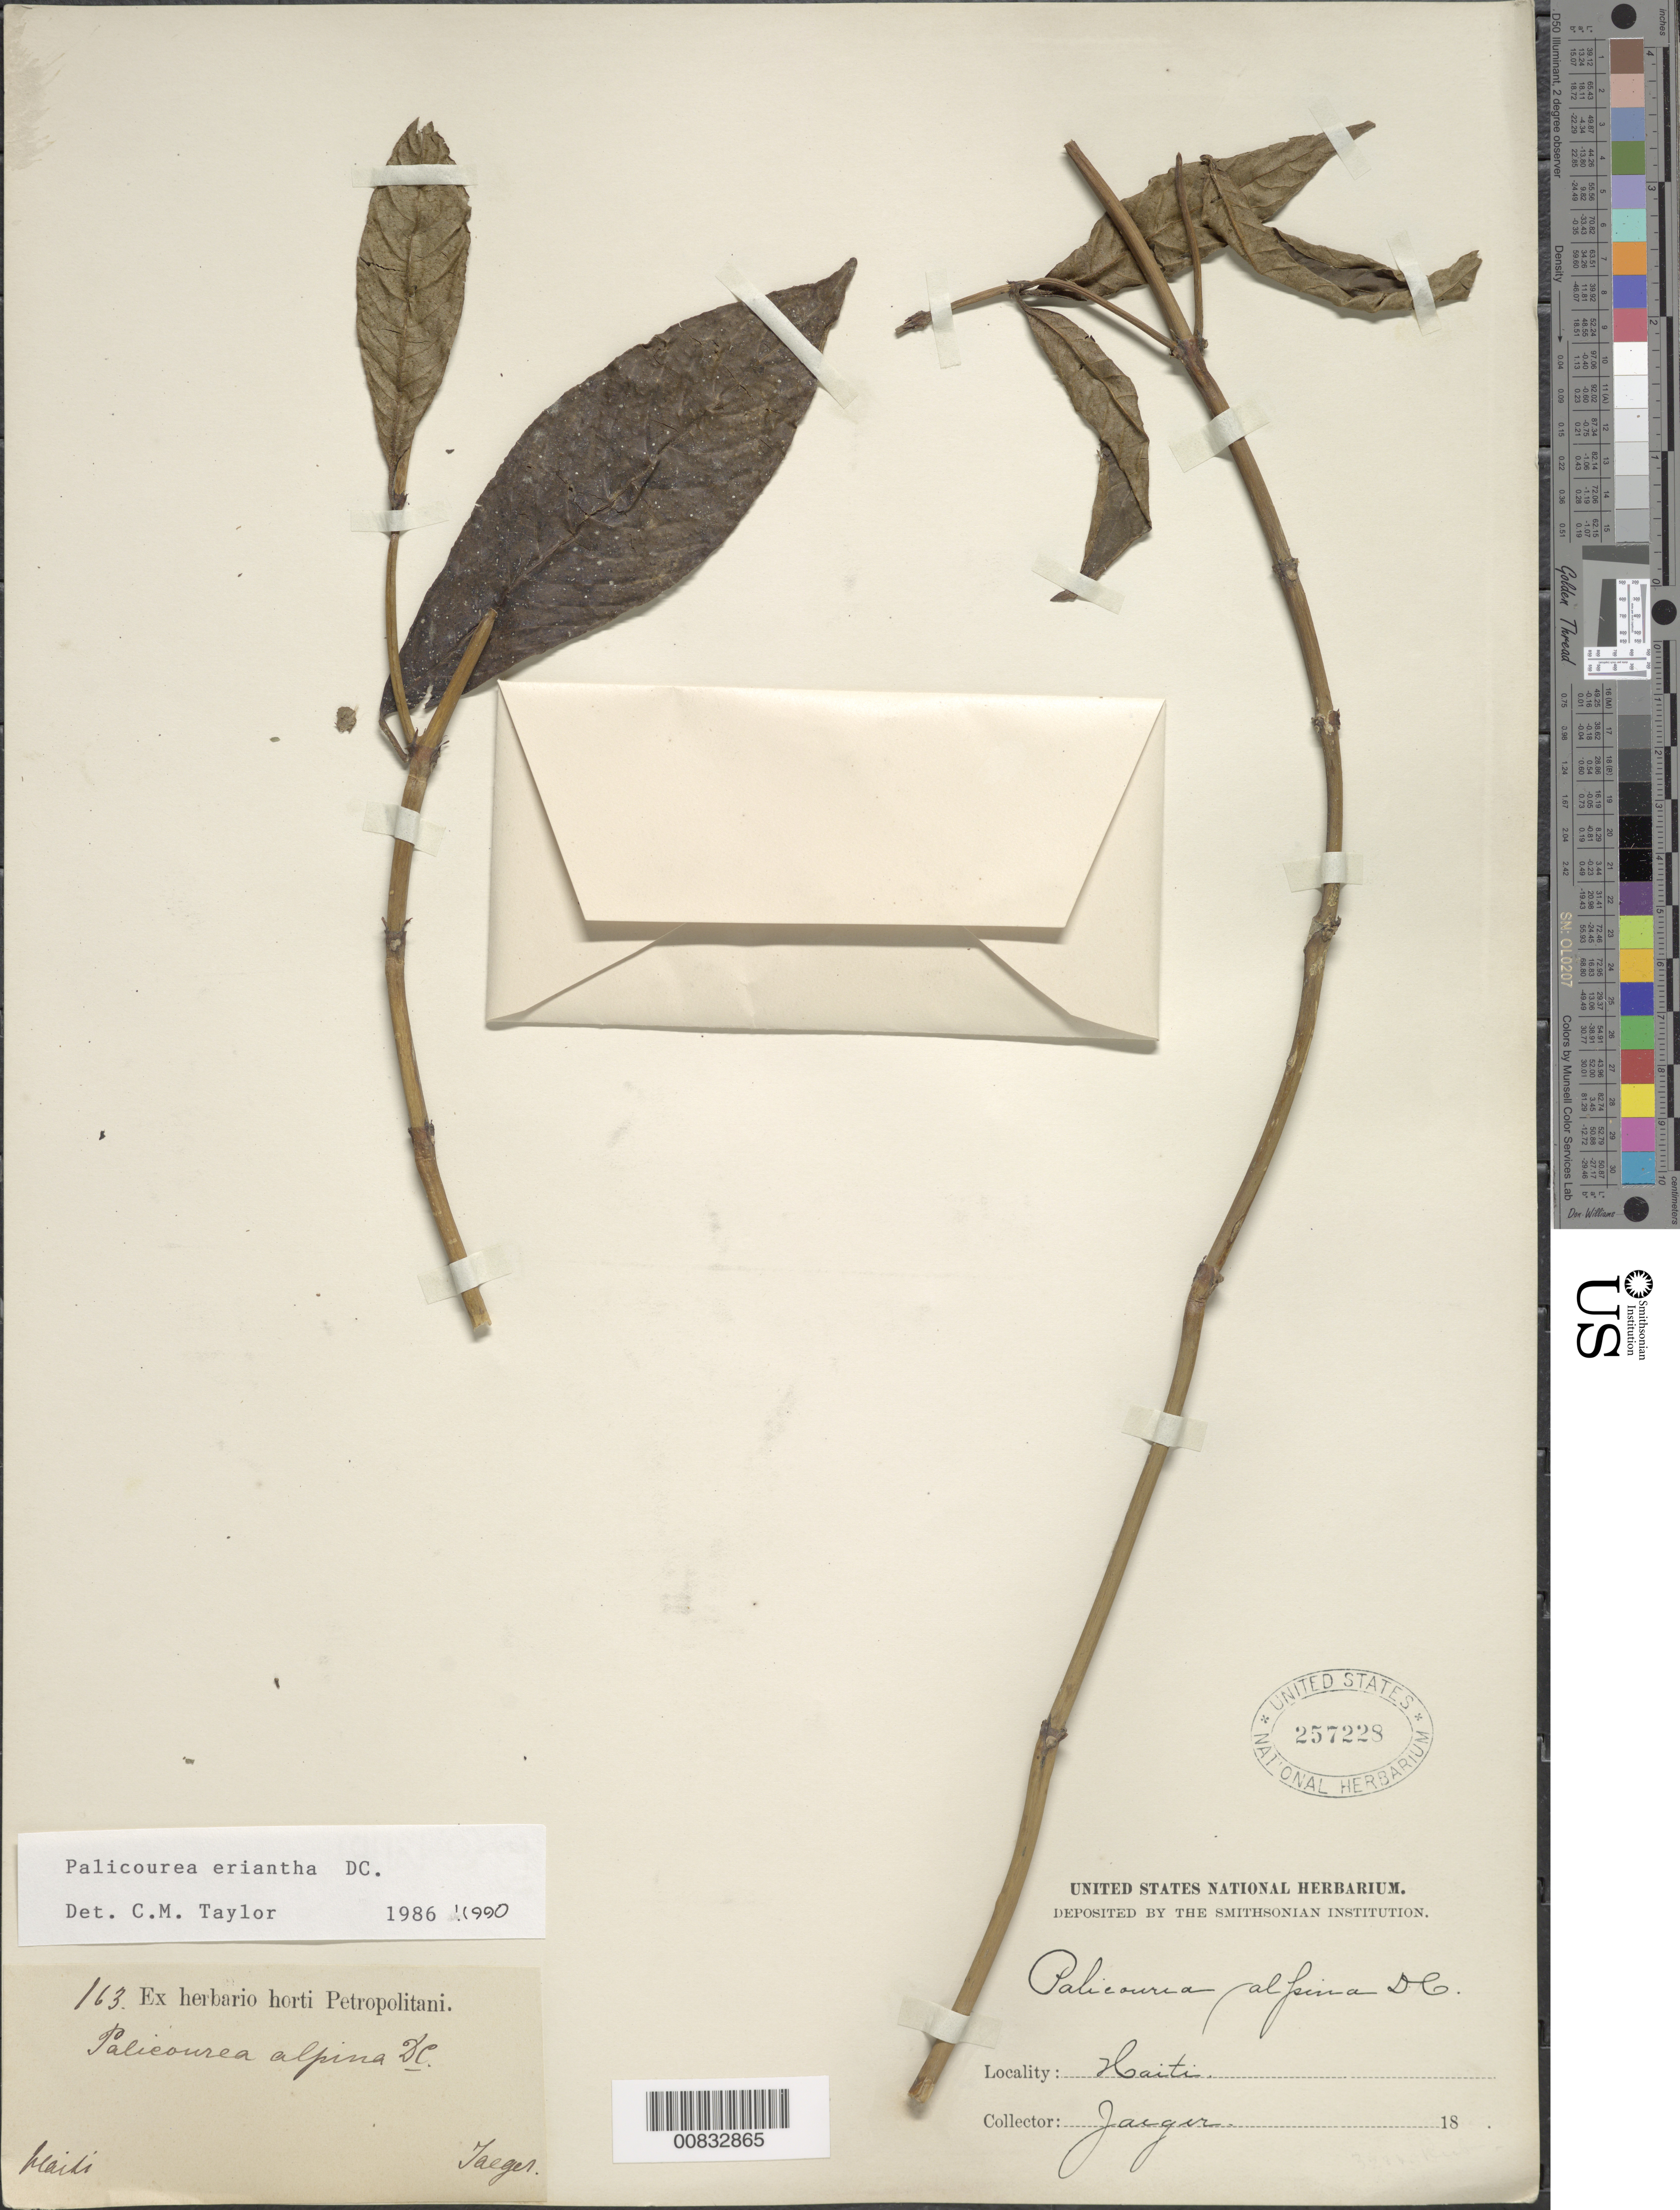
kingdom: Plantae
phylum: Tracheophyta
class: Magnoliopsida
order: Gentianales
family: Rubiaceae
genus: Palicourea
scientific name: Palicourea eriantha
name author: DC.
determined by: Taylor, Charlotte M.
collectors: -. Jaeger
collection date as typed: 18--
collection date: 1800/1899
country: Haiti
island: Hispaniola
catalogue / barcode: US 257228